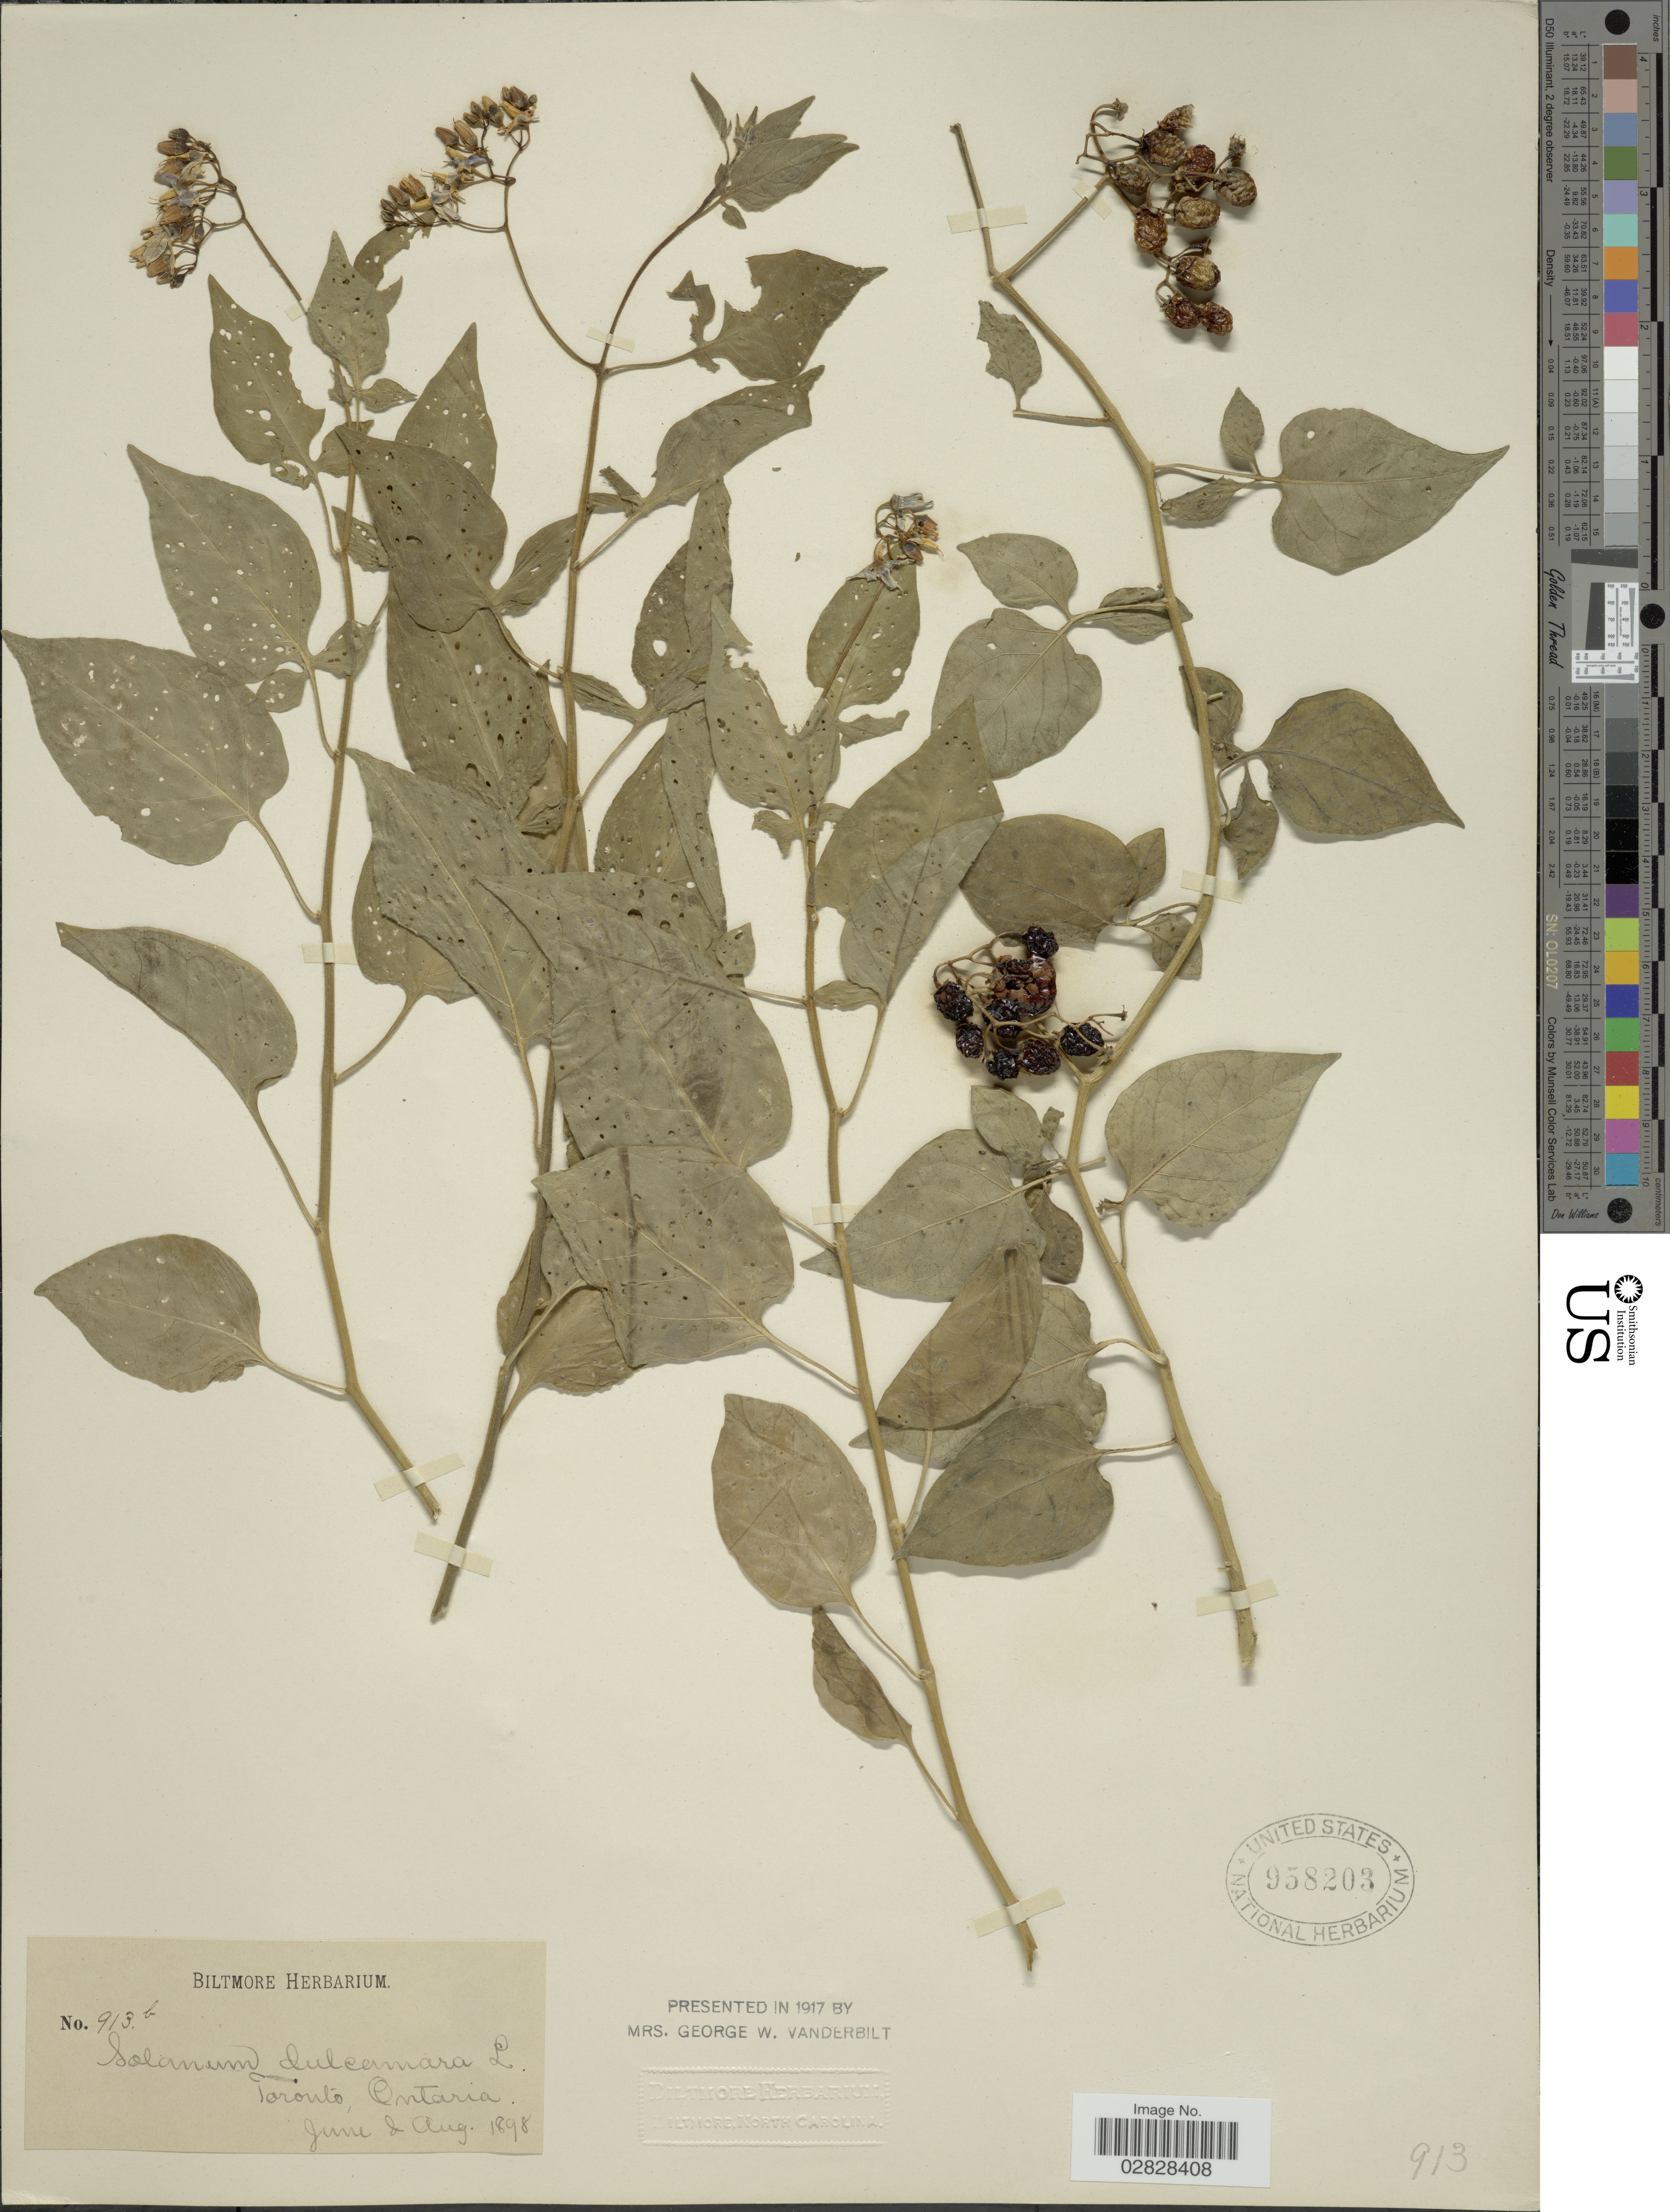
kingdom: Plantae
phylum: Tracheophyta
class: Magnoliopsida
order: Solanales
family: Solanaceae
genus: Solanum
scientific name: Solanum dulcamara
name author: L.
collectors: ex herb. Biltmore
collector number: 913b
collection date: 1898-06/1898-08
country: Canada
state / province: Ontario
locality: Toronto.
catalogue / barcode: US 958203